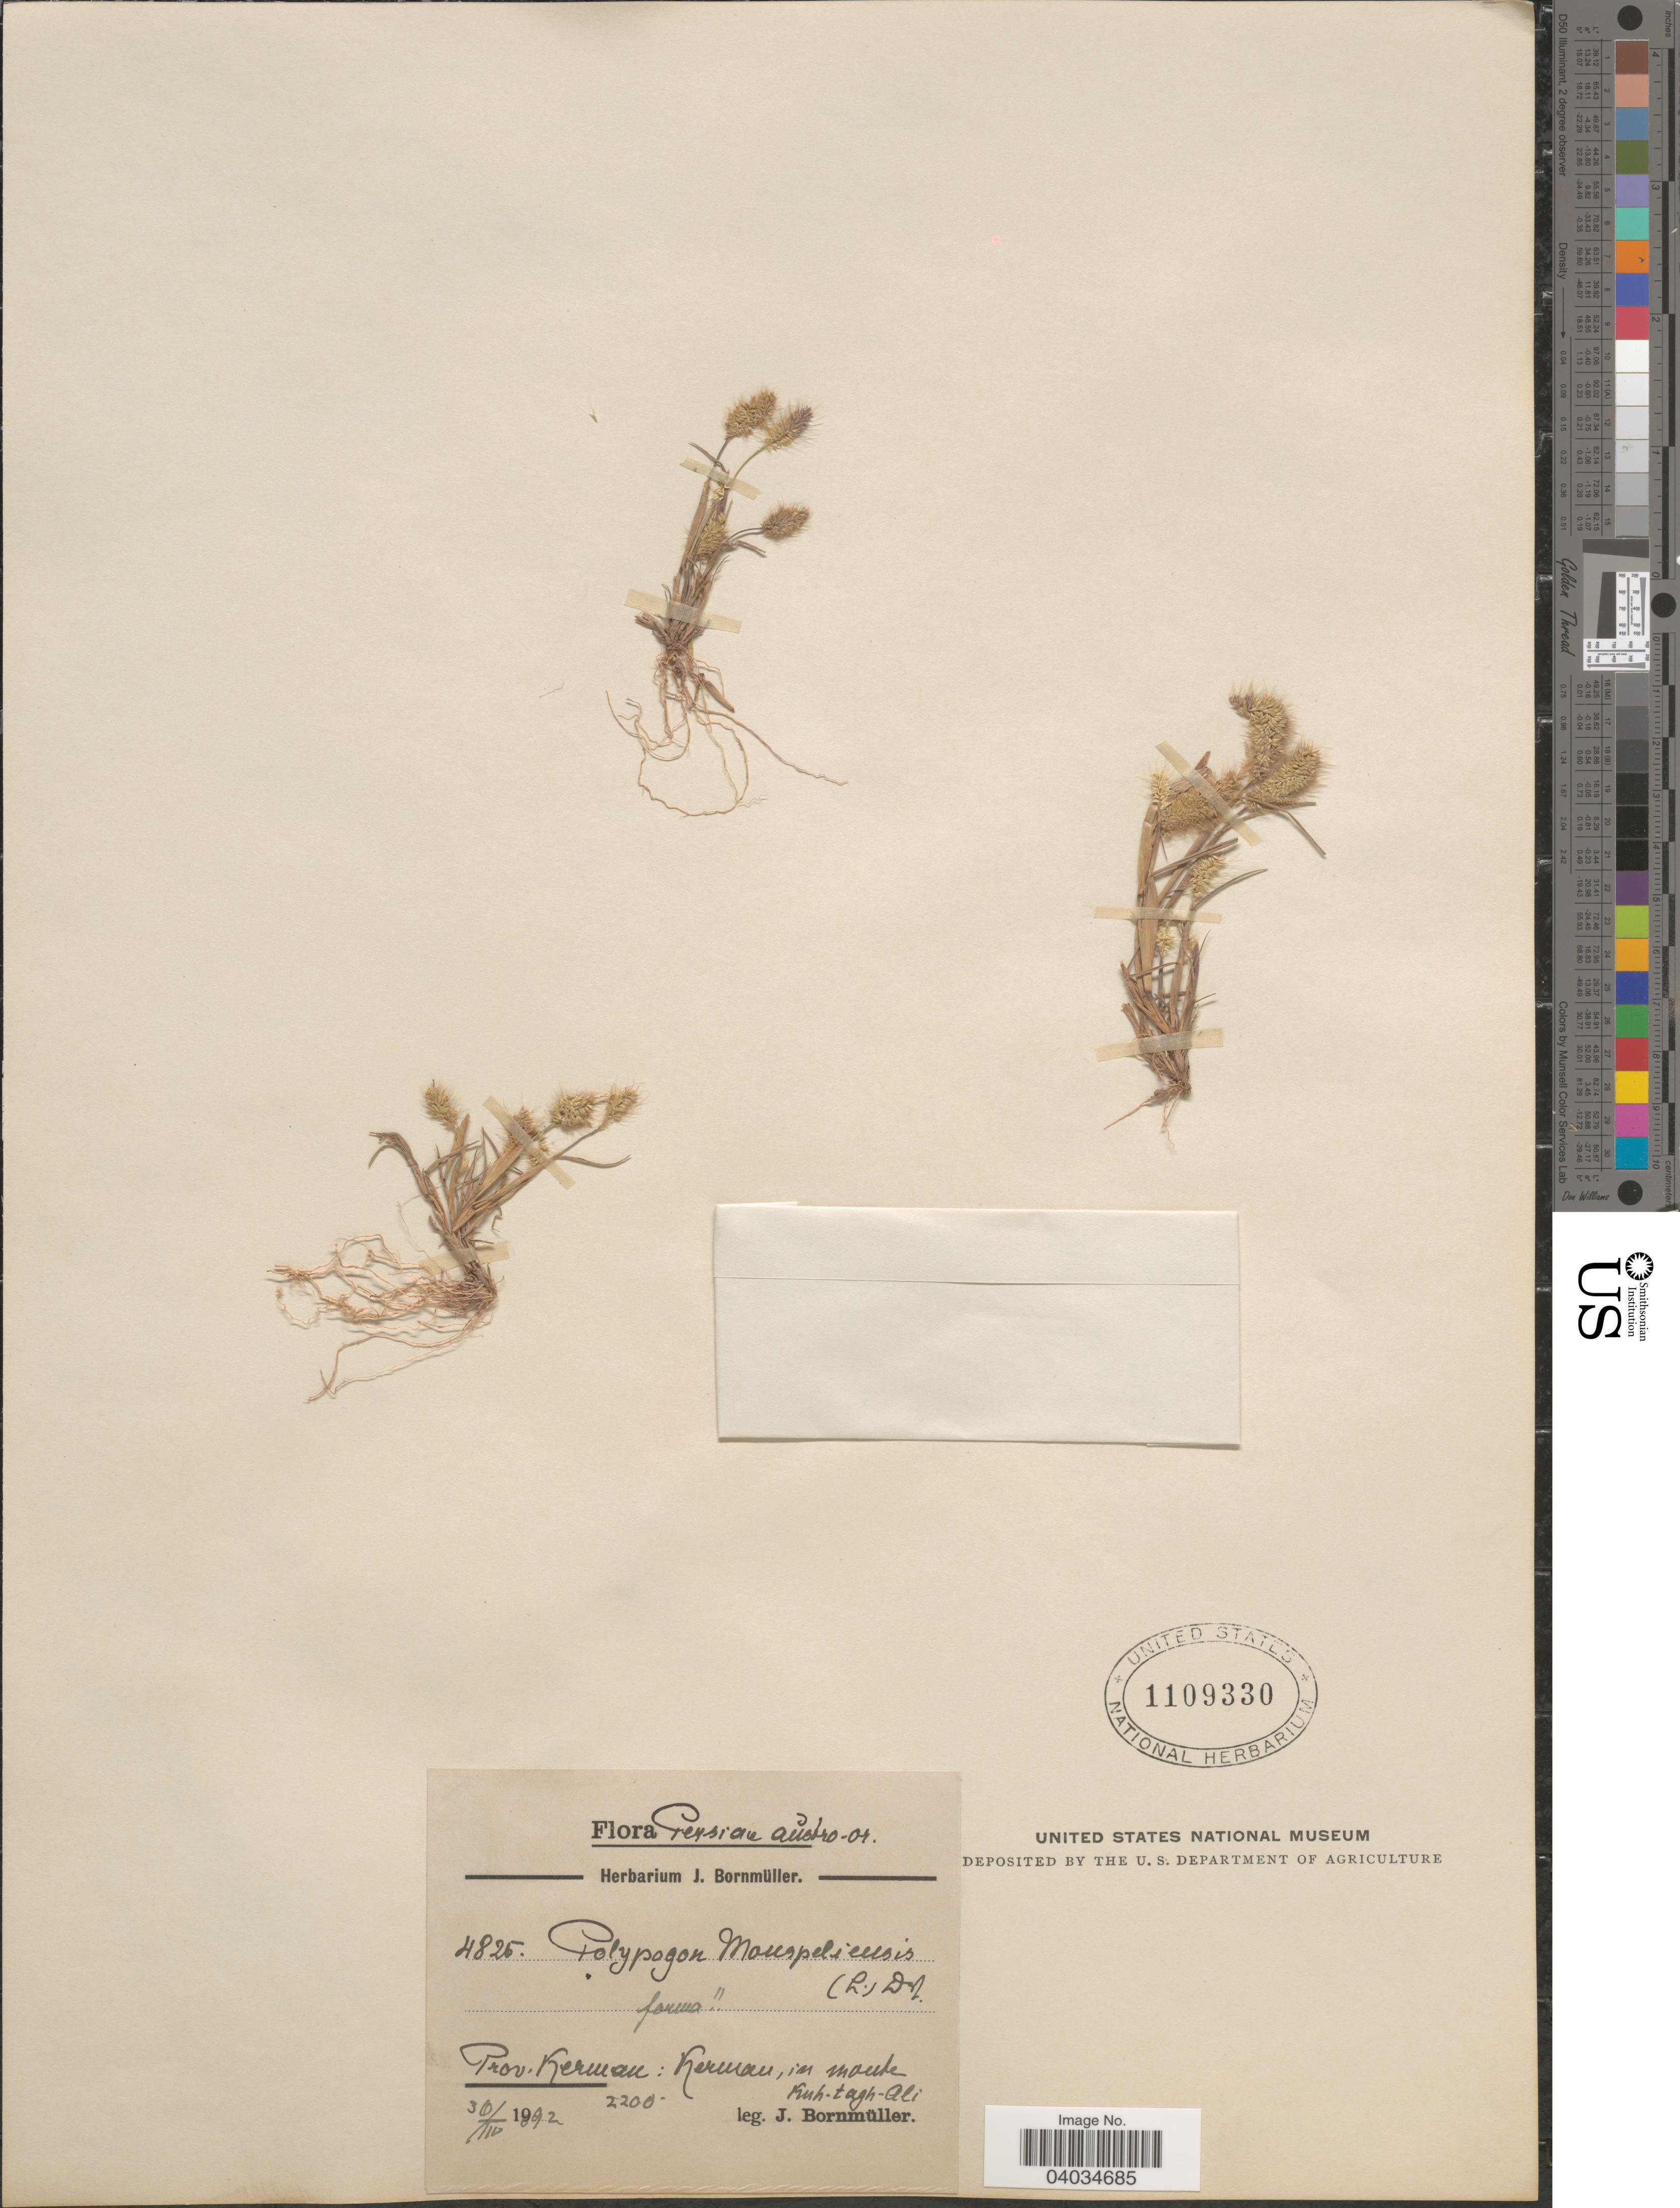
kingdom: Plantae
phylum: Tracheophyta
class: Liliopsida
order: Poales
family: Poaceae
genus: Polypogon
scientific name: Polypogon monspeliensis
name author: (L.) Desf.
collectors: J. Bornmüller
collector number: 4825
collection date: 1892-04-30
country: Iran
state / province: Kerman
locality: Persiae austro-or. Prov. Kerman: Kerman, in monte Kuh-tagh-Ali.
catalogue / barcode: US 1109330